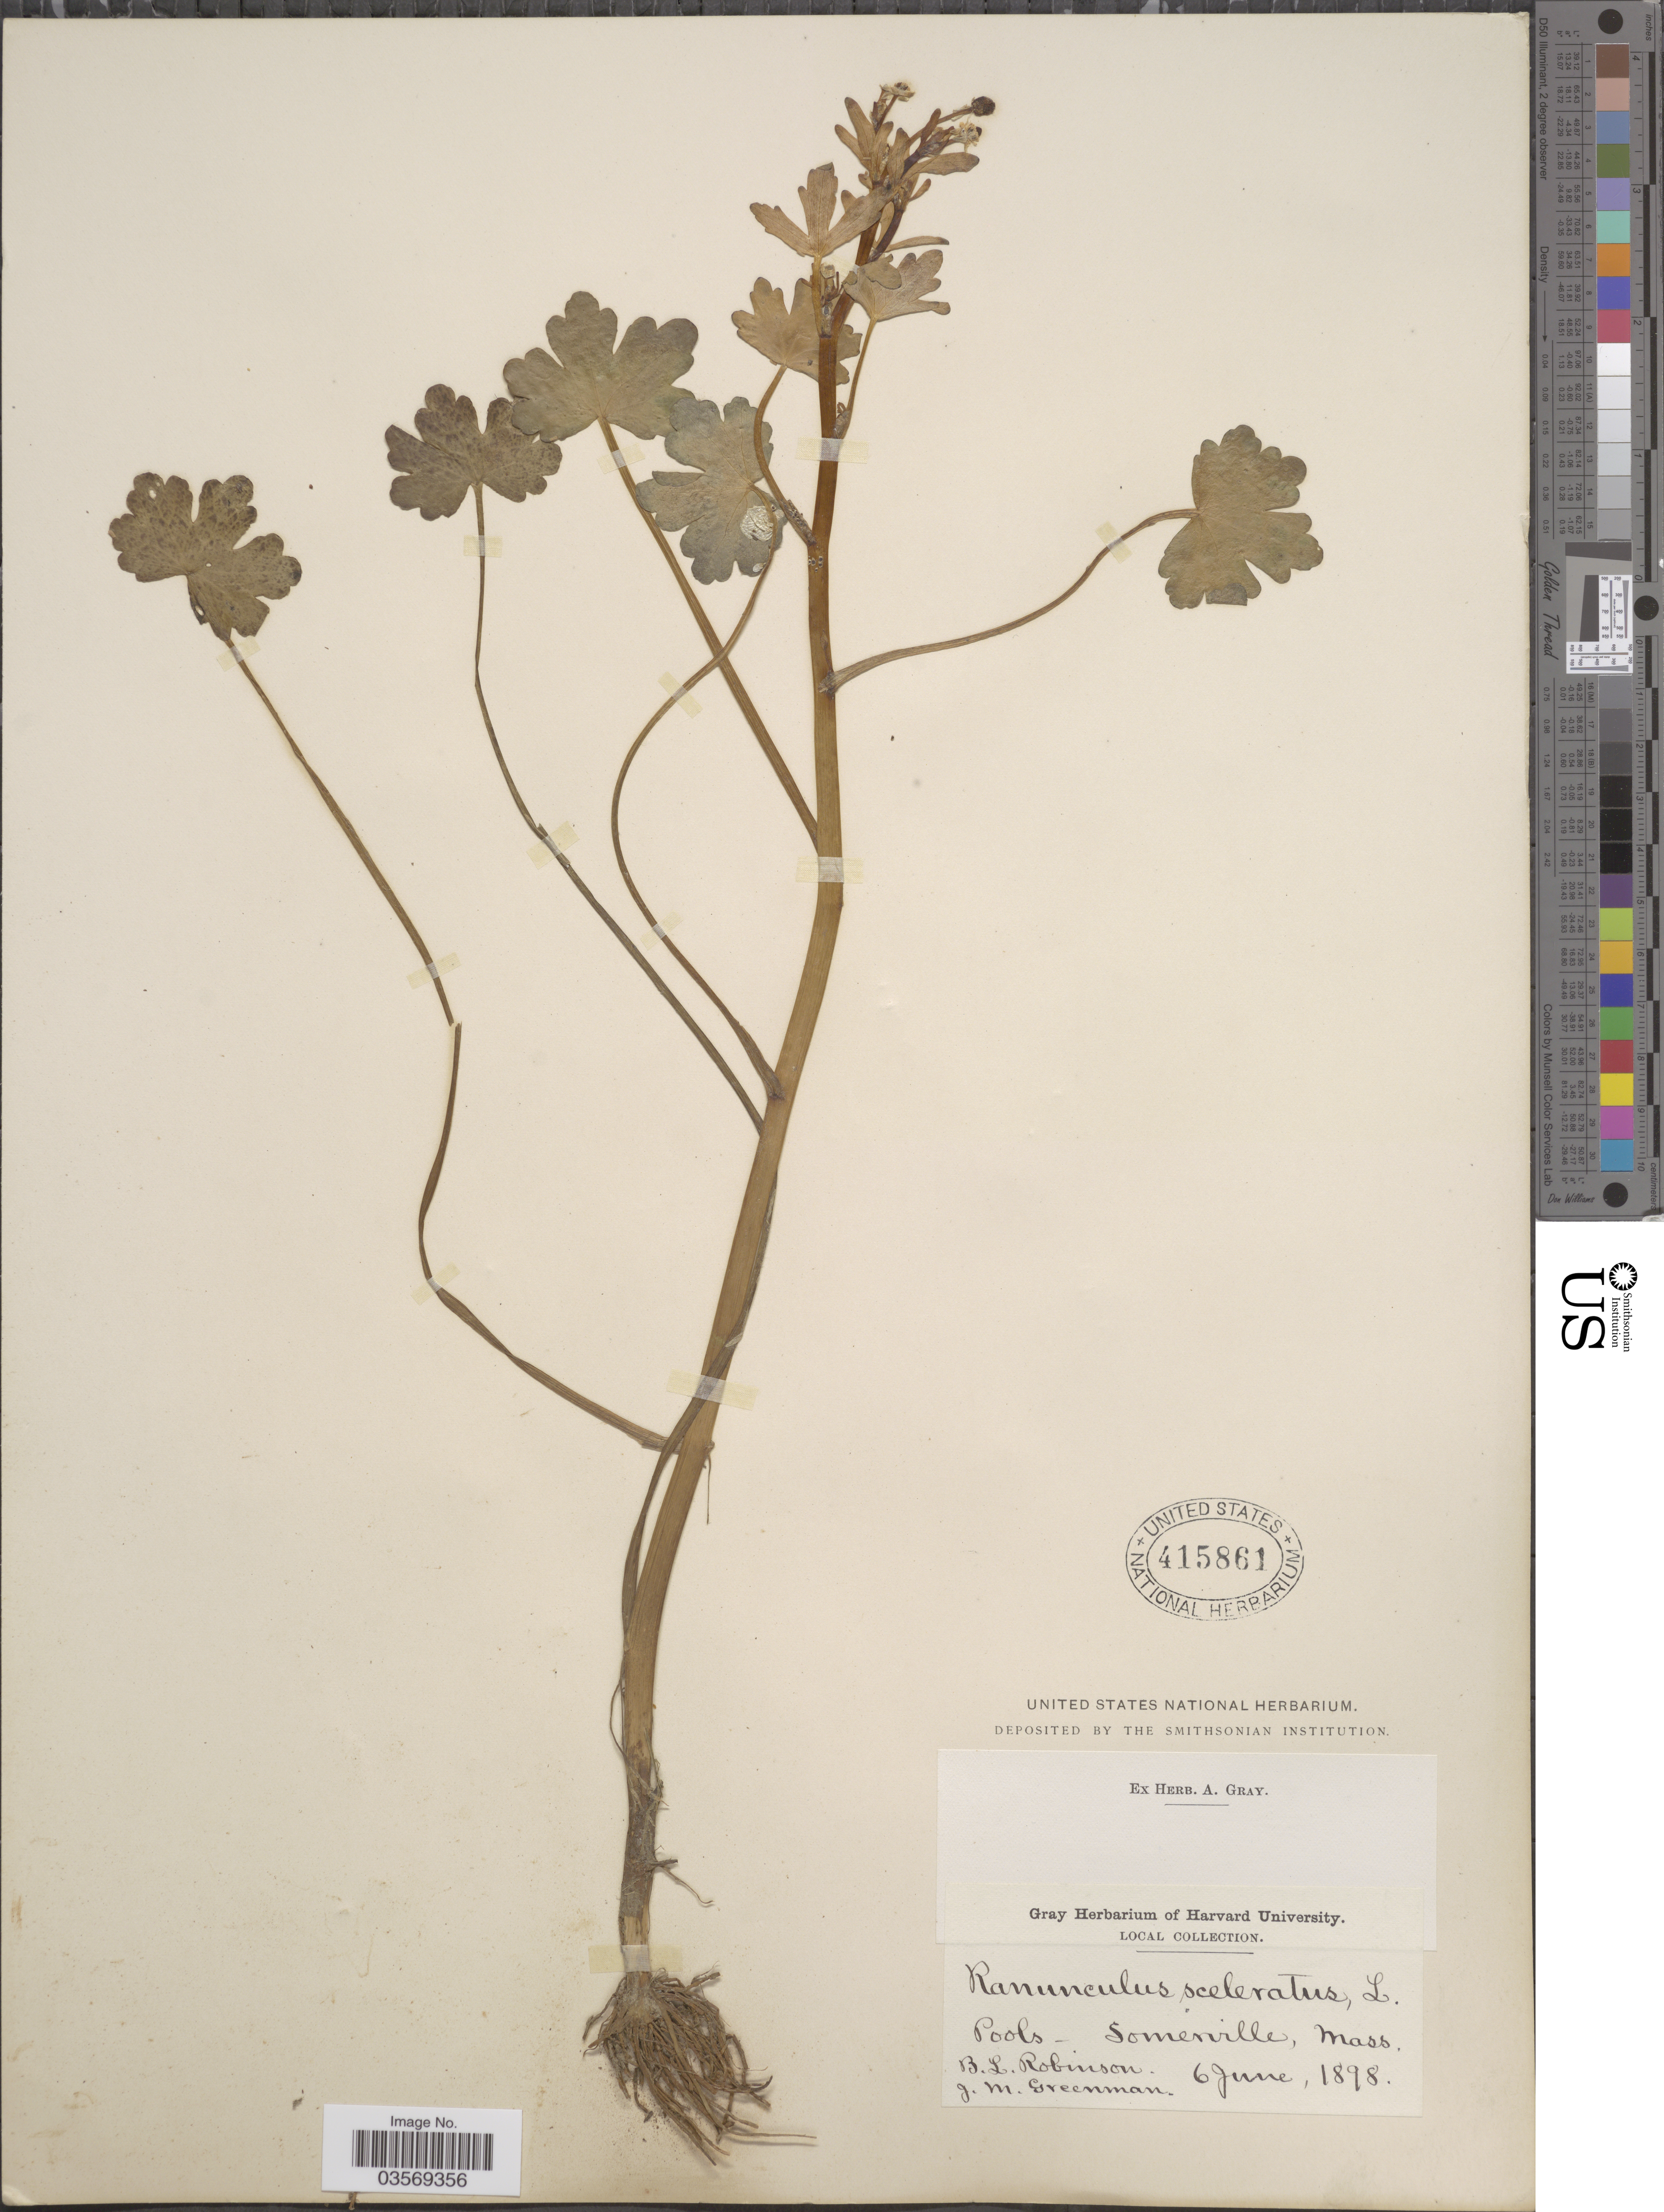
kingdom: Plantae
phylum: Tracheophyta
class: Magnoliopsida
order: Ranunculales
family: Ranunculaceae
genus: Ranunculus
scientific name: Ranunculus sceleratus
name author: L.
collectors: B. L. Robinson & J. M. Greenman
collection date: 1898-06-06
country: United States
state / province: Massachusetts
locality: Pools, Somerville.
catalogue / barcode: US 415861